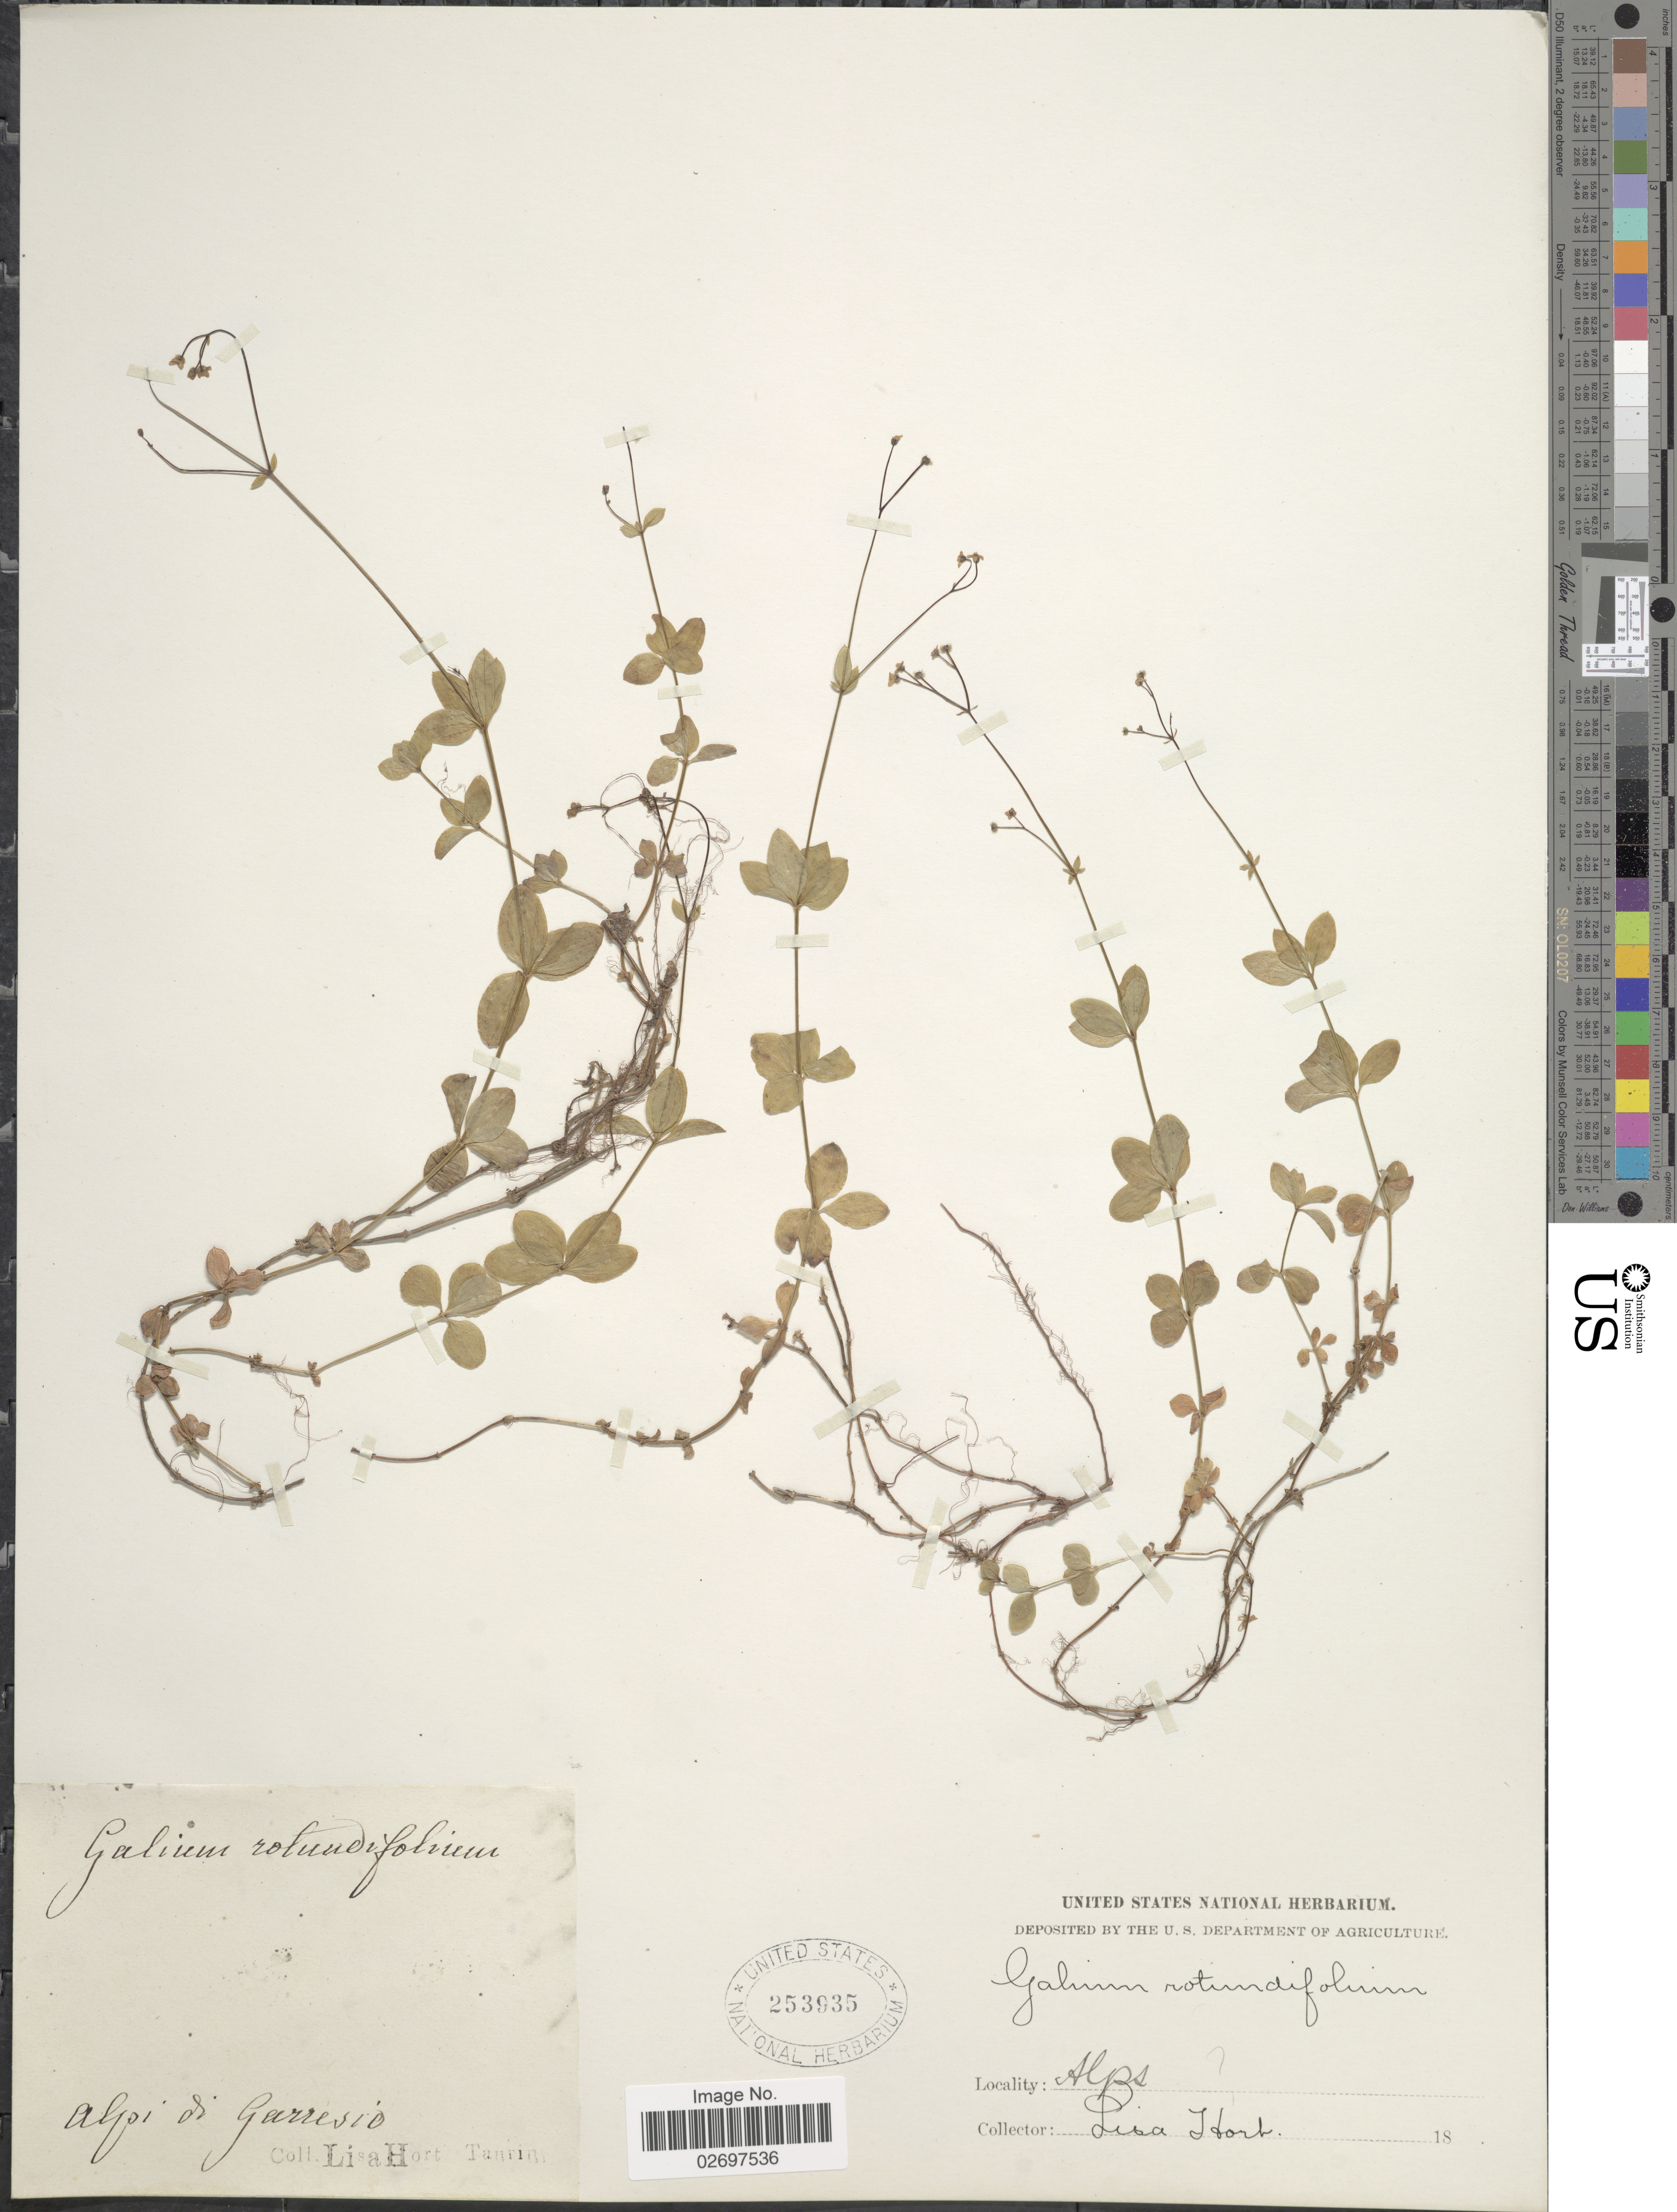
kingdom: Plantae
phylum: Tracheophyta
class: Magnoliopsida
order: Gentianales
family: Rubiaceae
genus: Galium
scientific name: Galium rotundifolium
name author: L.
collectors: L. Hort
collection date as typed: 18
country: Italy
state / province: Piedmont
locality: Alps. Alpi di Garresio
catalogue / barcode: US 253935